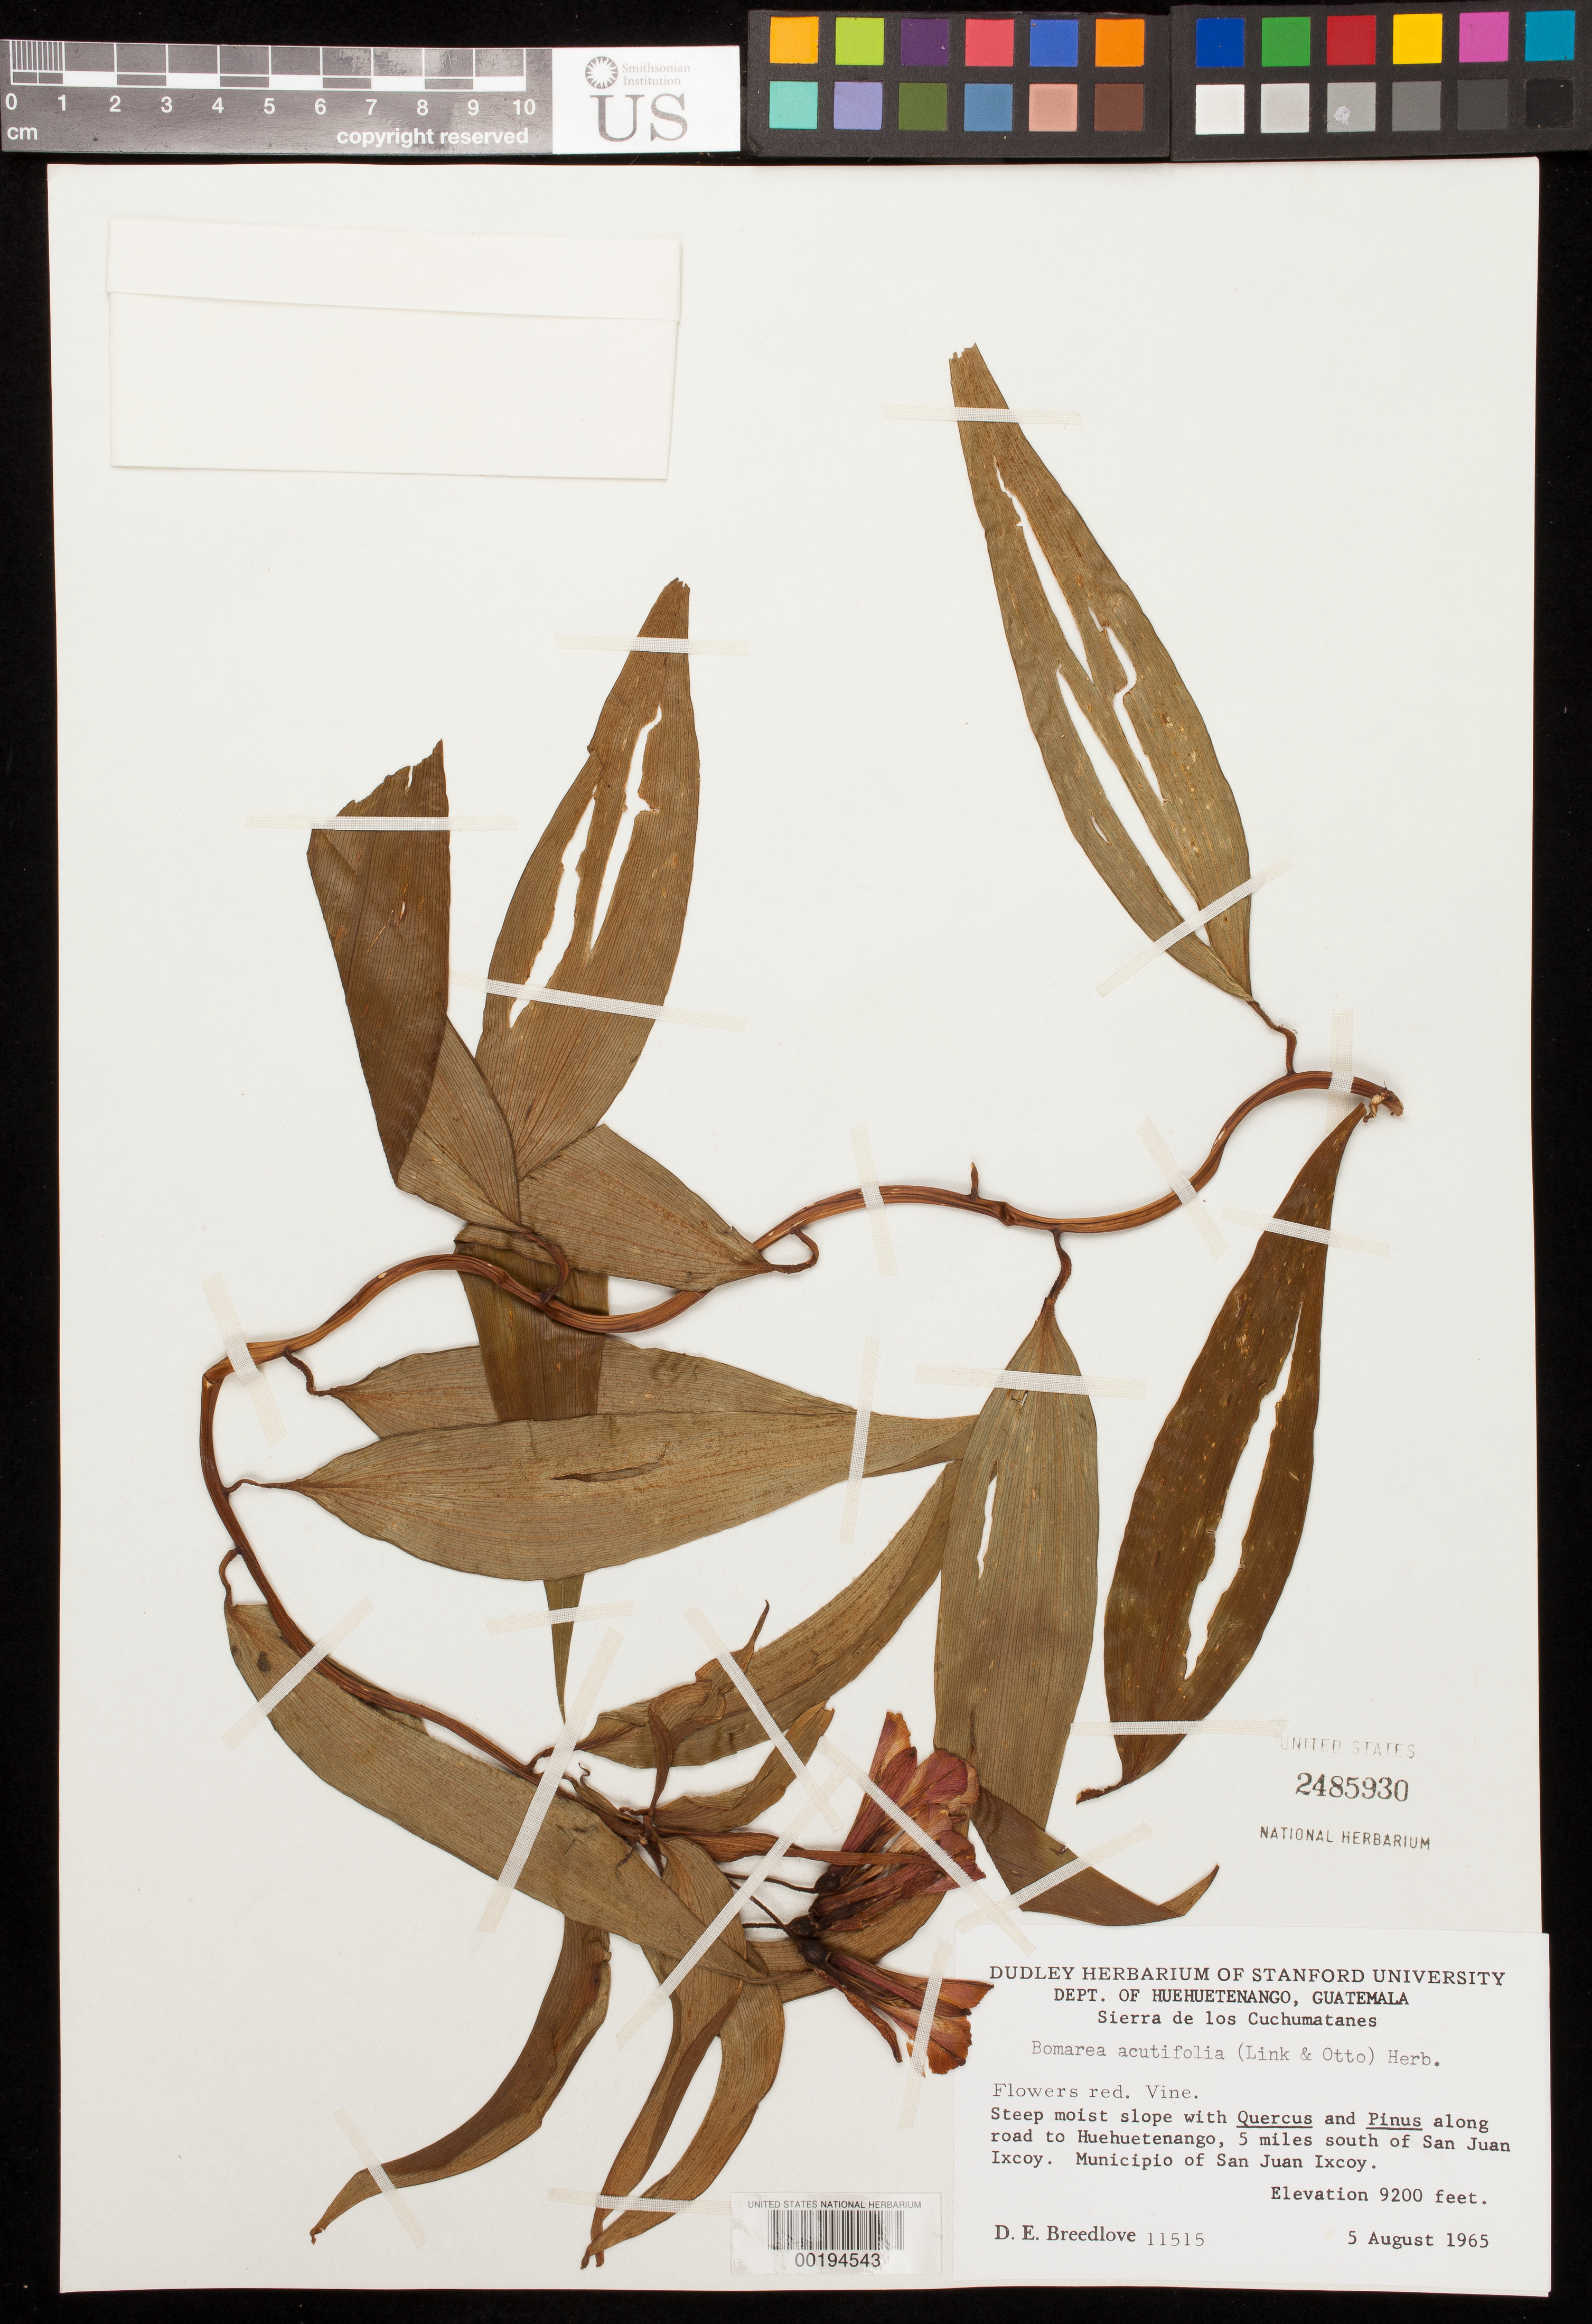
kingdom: Plantae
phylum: Tracheophyta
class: Liliopsida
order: Liliales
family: Alstroemeriaceae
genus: Bomarea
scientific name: Bomarea acutifolia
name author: (Link & Otto) Herb.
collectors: D. E. Breedlove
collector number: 11515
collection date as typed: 05 Aug 1965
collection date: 1965-08-05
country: Guatemala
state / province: Huehuetenango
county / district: San Juan Ixcoy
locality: Sierra de las Cuchumatanes; along road to Huehuetenango, 5 mi S of San Juan Ixcoy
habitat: Steep moist slope with quercus and pinus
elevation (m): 2804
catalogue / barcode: US 2485930